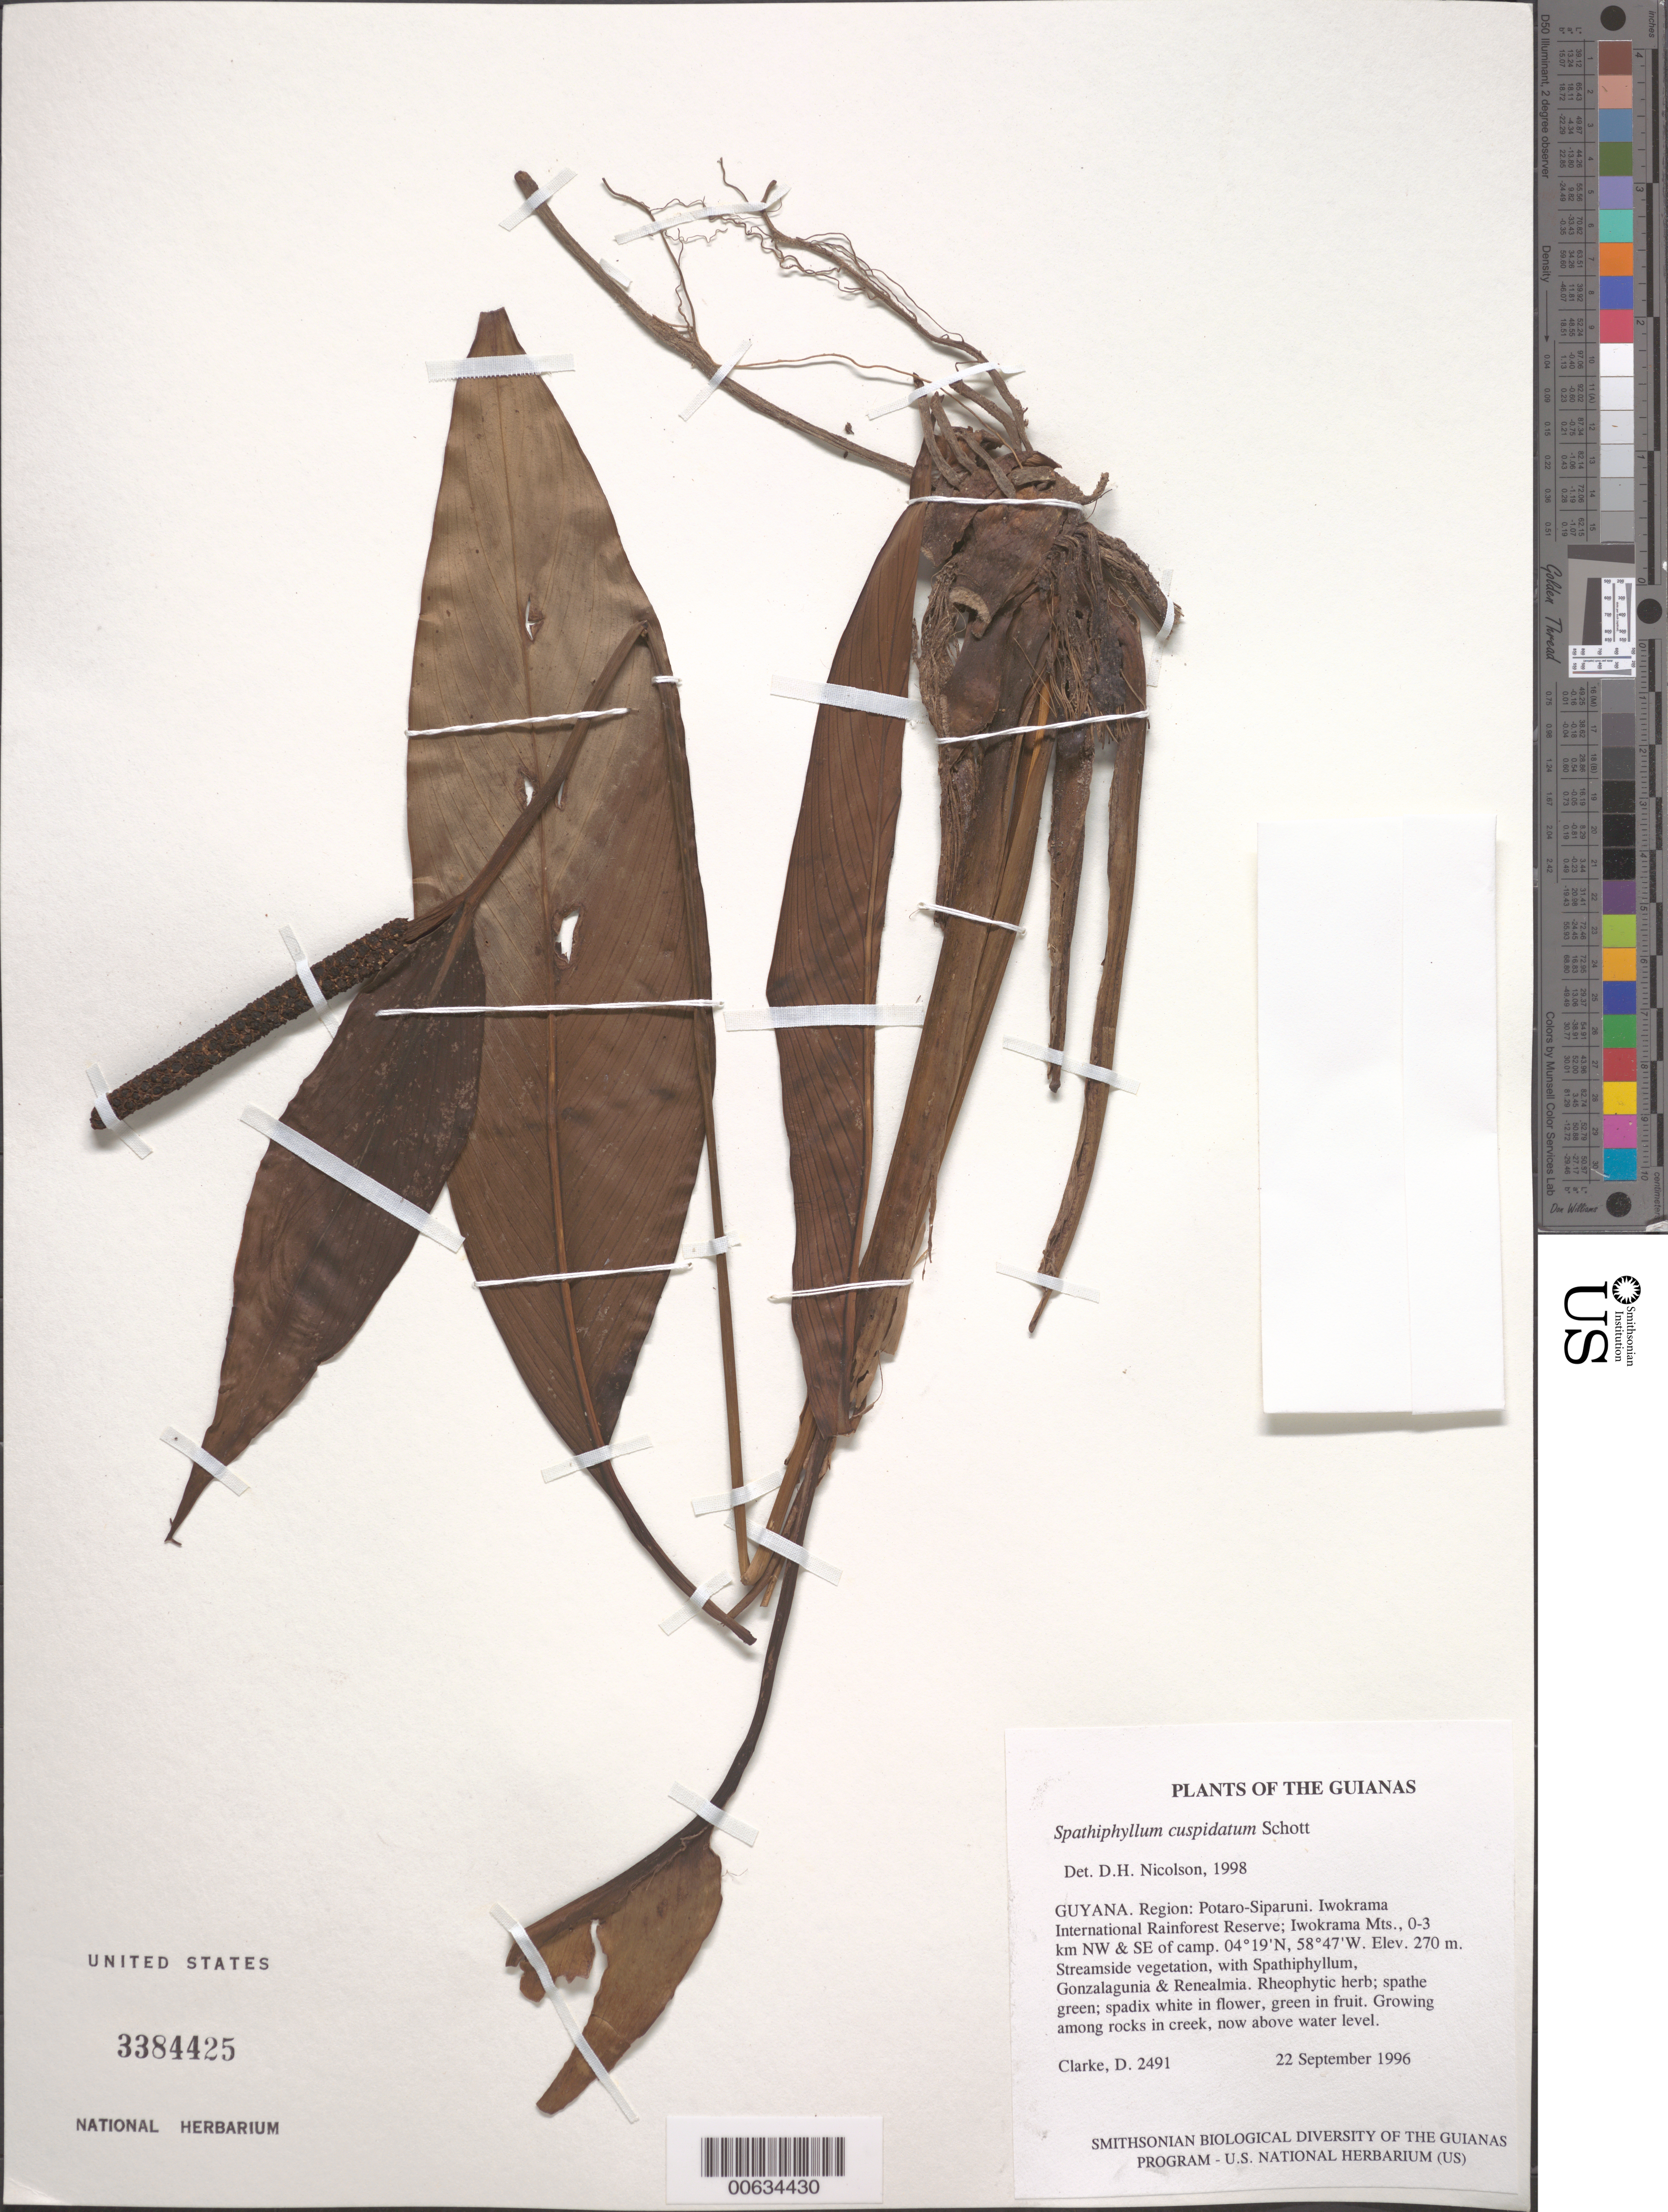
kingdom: Plantae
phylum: Tracheophyta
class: Liliopsida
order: Alismatales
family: Araceae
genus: Spathiphyllum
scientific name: Spathiphyllum cuspidatum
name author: Schott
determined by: Nicolson, Dan H.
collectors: H. D. Clarke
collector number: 2491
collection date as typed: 22 September 1996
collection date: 1996-09-22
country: Guyana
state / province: Potaro-Siparuni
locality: Iwokrama International Rainforest Reserve; Iwokrama Mts., 0-3 km NW & SE of camp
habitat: Streamside vegetation, with Spathiphyllum, Gonzalagunia & Renealmia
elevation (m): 270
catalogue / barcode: US 3384425